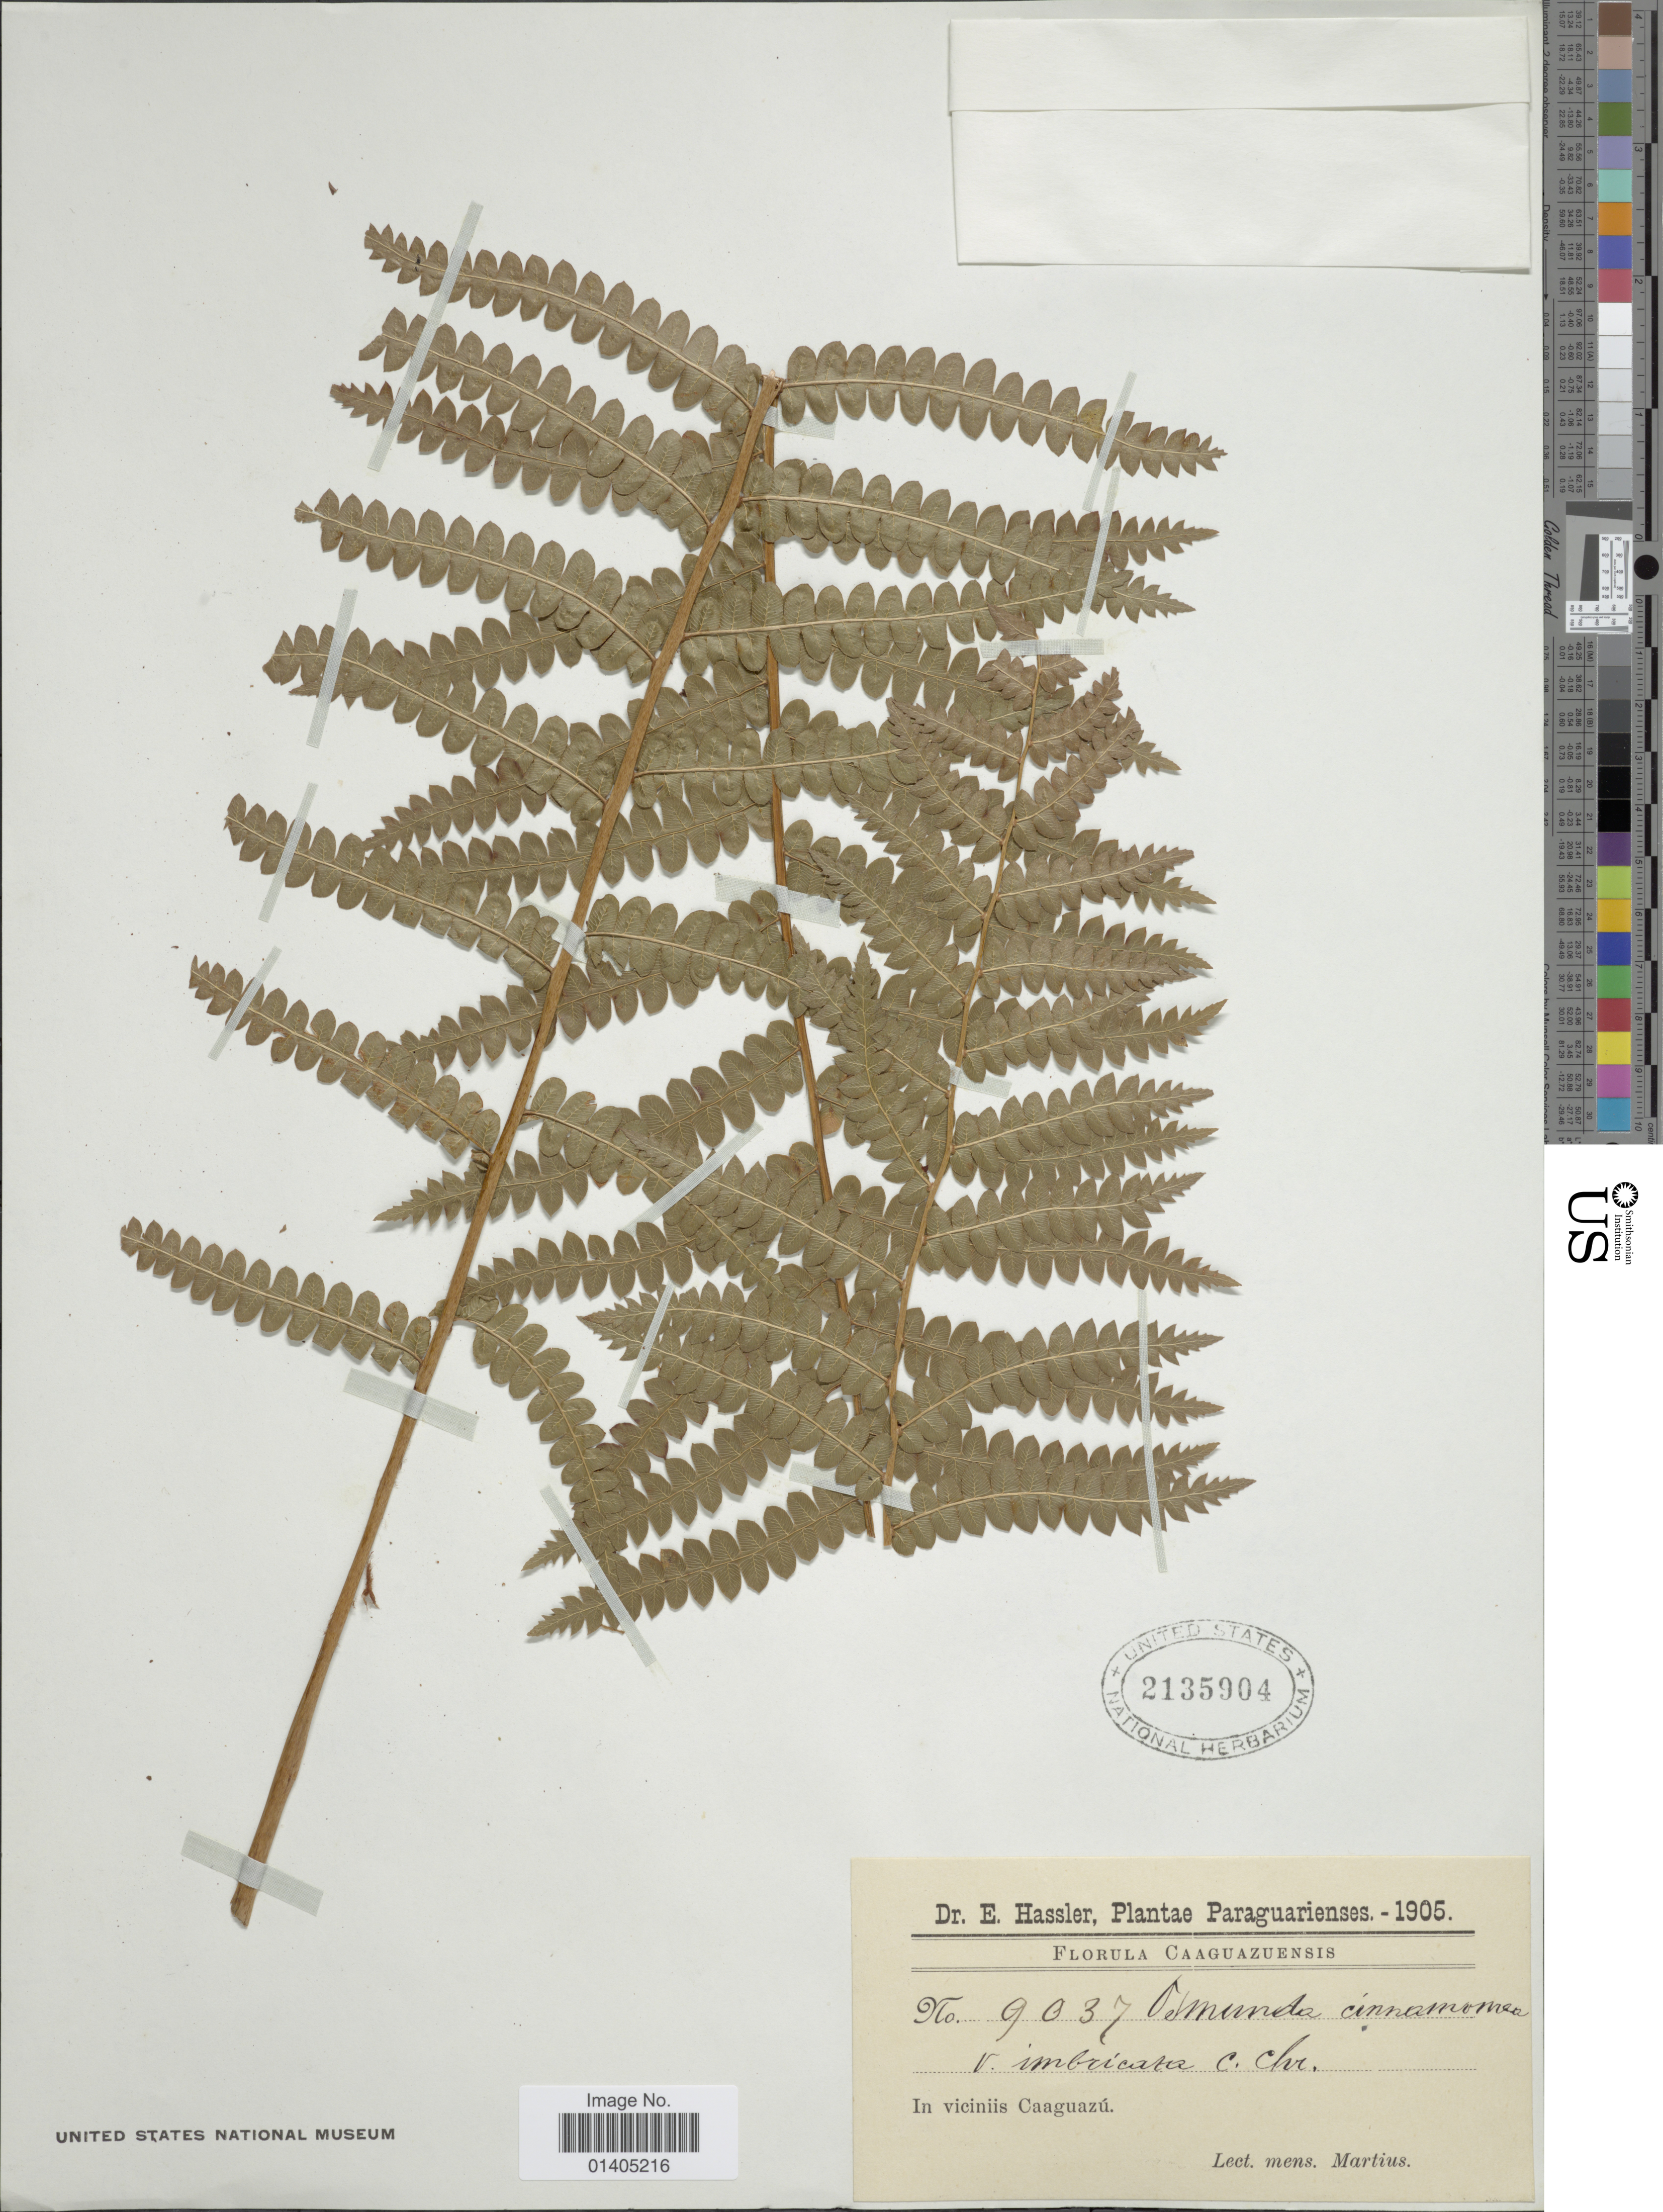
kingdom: Plantae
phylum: Tracheophyta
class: Polypodiopsida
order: Osmundales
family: Osmundaceae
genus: Osmundastrum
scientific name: Osmundastrum cinnamomeum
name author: (L.) C. Presl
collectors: E. Hassler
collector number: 9037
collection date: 1905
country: Paraguay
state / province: Caaguazu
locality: In viciniis Caagazú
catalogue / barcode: US 2135904